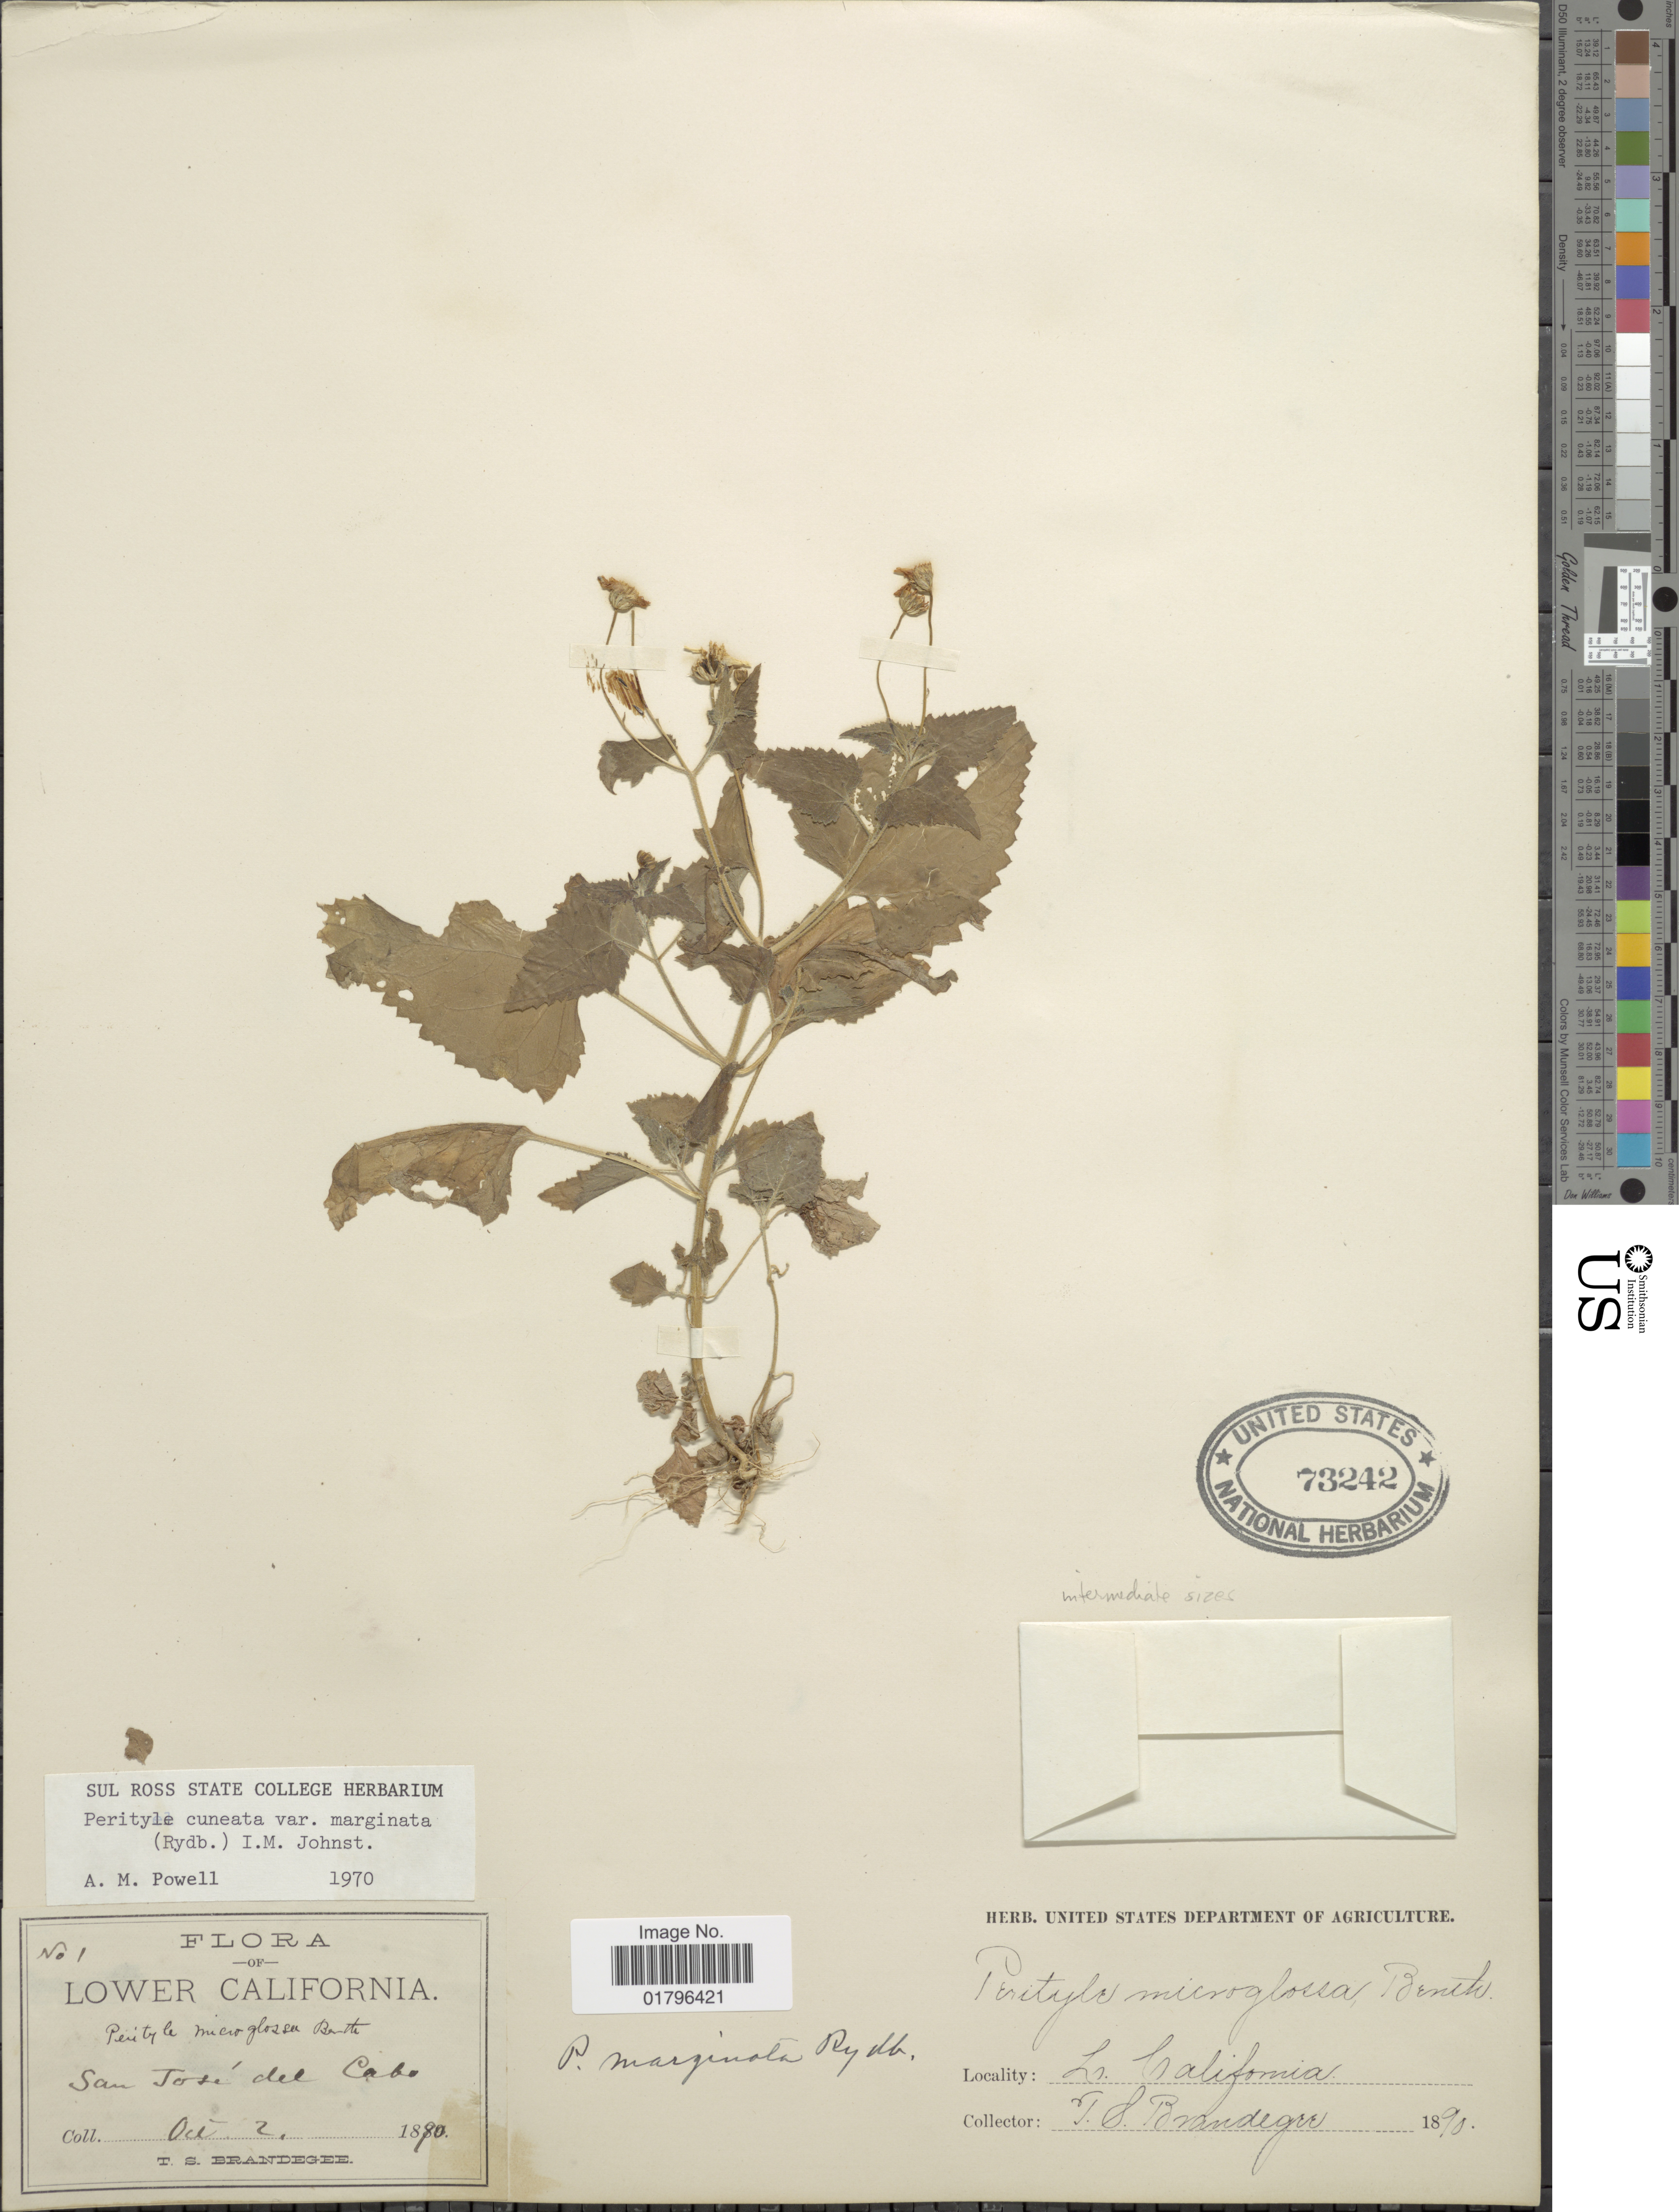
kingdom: Plantae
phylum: Tracheophyta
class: Magnoliopsida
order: Asterales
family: Asteraceae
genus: Perityle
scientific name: Perityle cuneata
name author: Brandegee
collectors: T. S. Brandegee (herbarium)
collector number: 1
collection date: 1890-10-02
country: Mexico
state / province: Baja California Sur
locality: Lower California, San Jose del Cabo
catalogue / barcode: US 73242